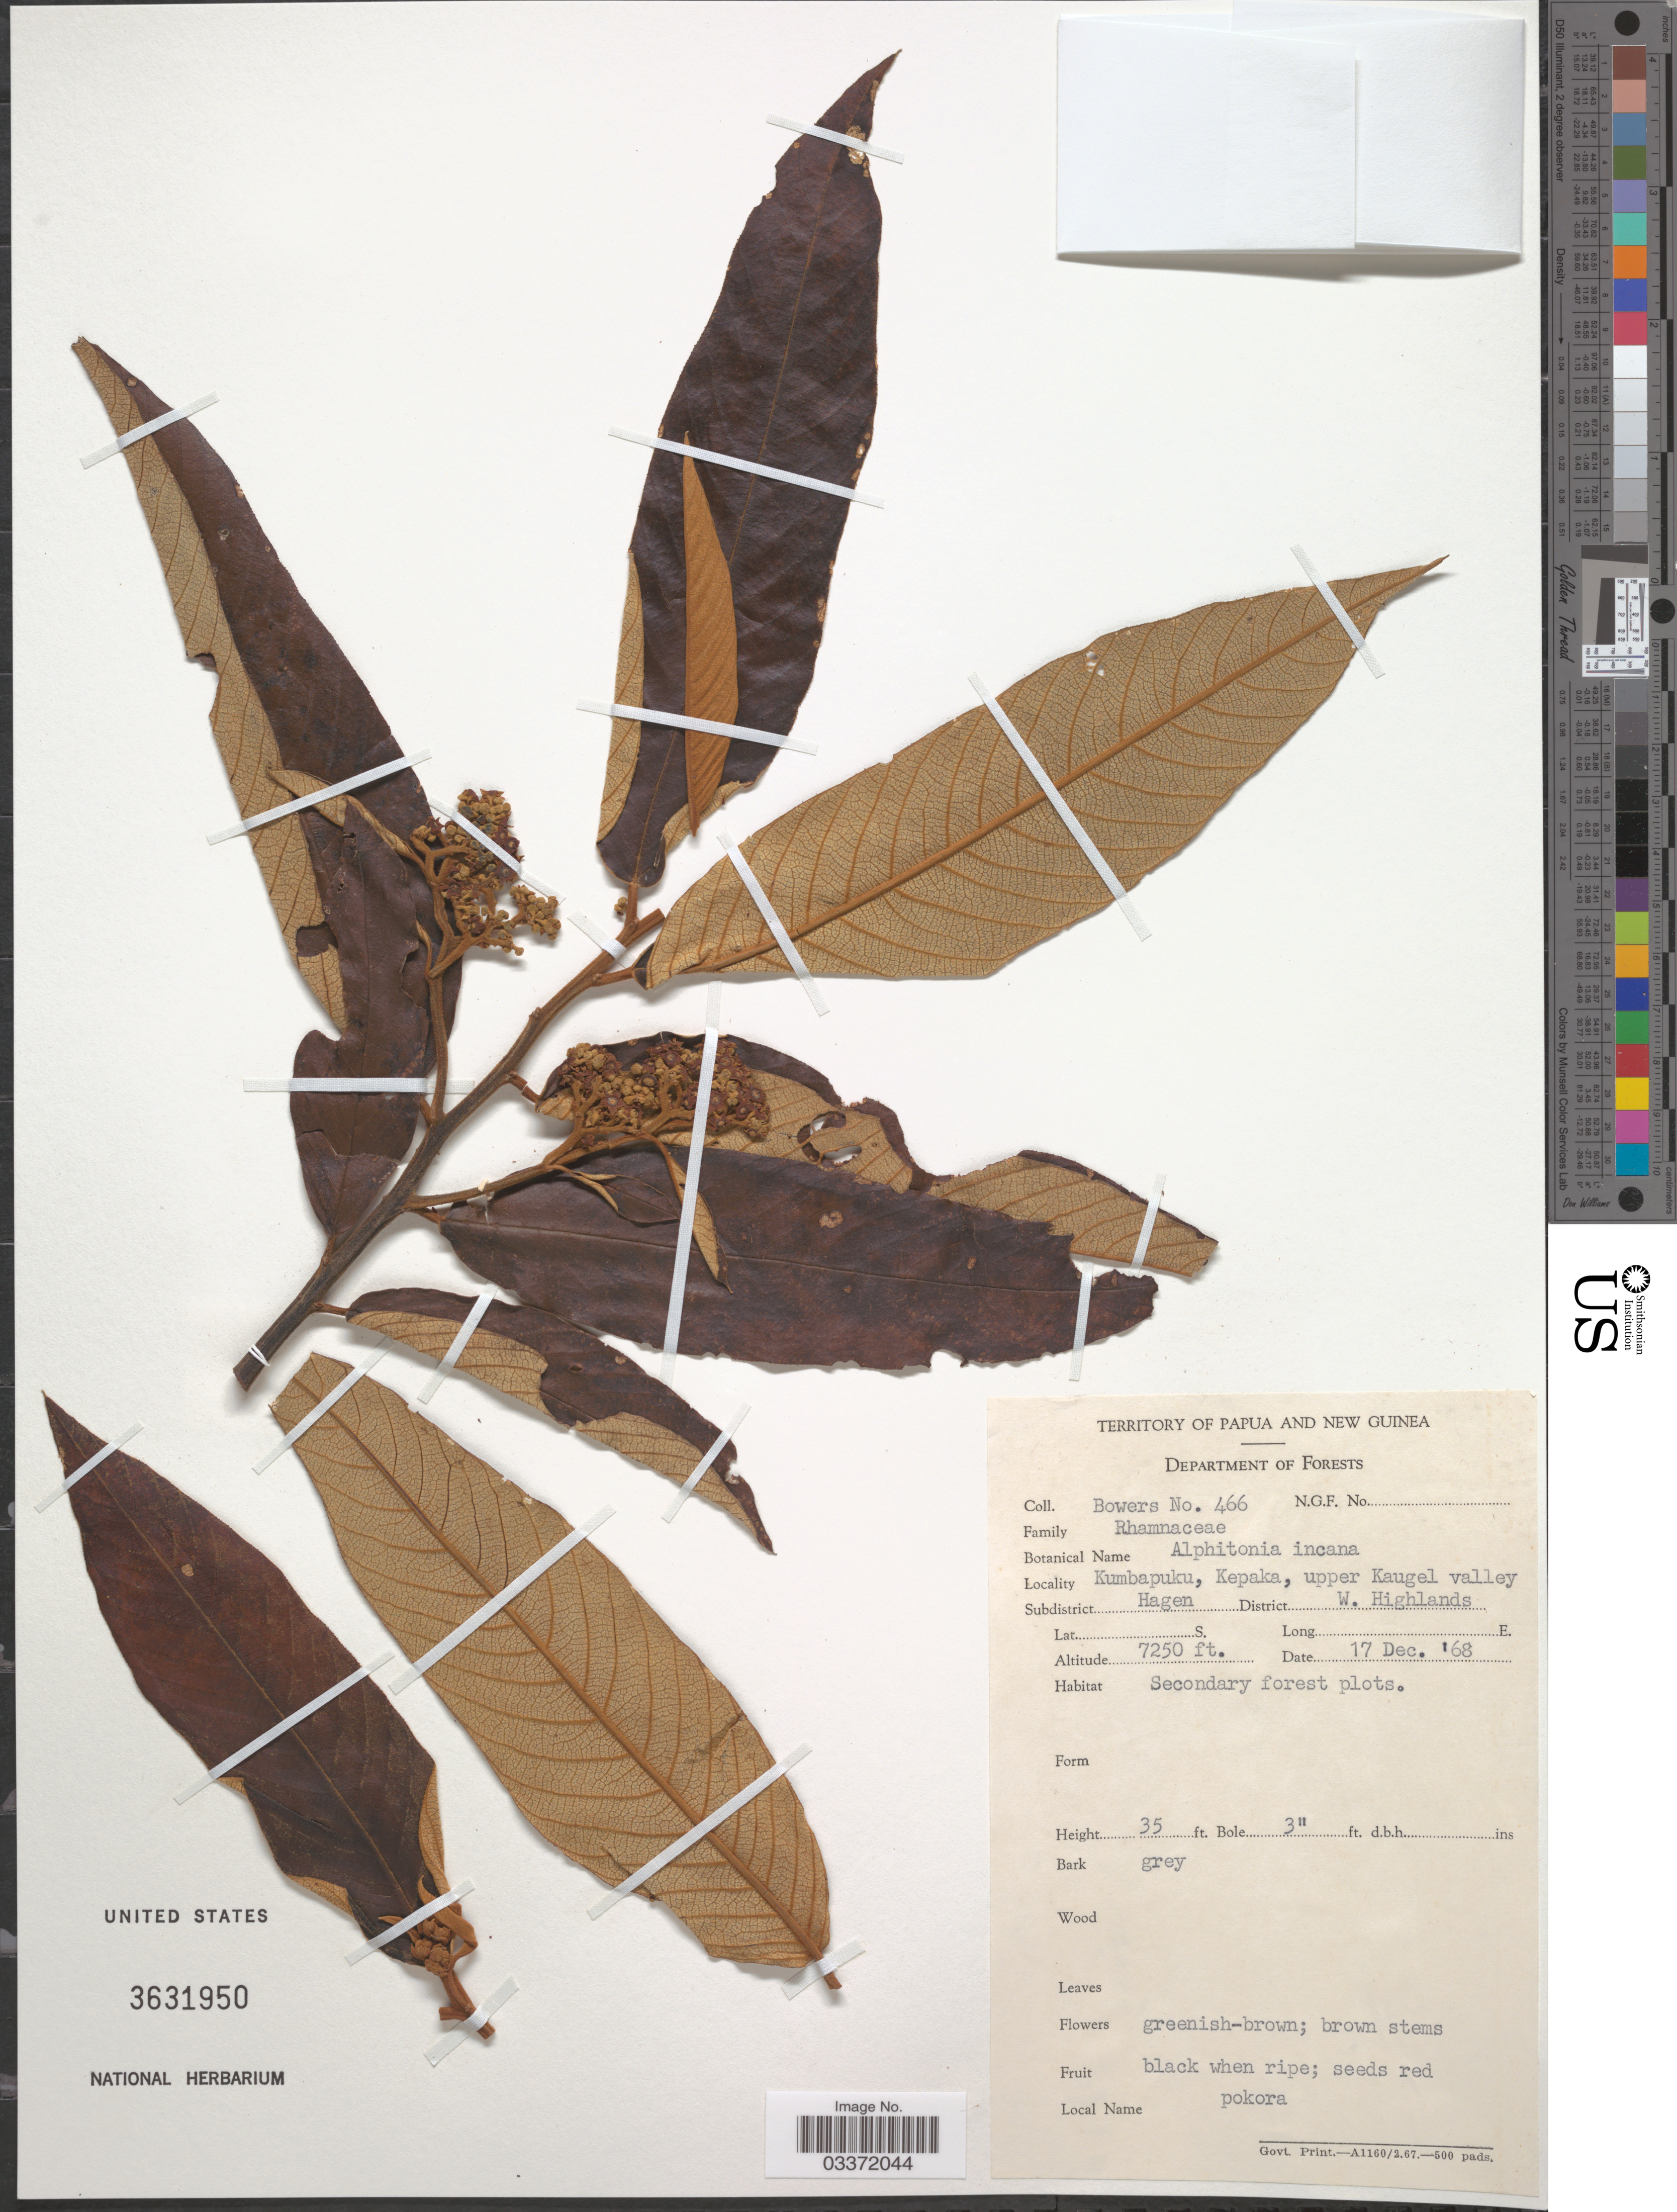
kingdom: Plantae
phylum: Tracheophyta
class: Magnoliopsida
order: Rosales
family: Rhamnaceae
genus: Alphitonia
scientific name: Alphitonia incana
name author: (Roxb.) Teisjm. & Binn. ex Kurz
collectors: -. Bowers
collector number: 466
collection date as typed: Transcribed d/m/y: 17/12/68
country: Papua New Guinea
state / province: Western Highlands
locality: Papua and New Guinea. Kumbapuku, Kepaka, upper Kaugel valley. Subdistrict Hagen District W. Highlands.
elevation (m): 2210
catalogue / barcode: US 3631950